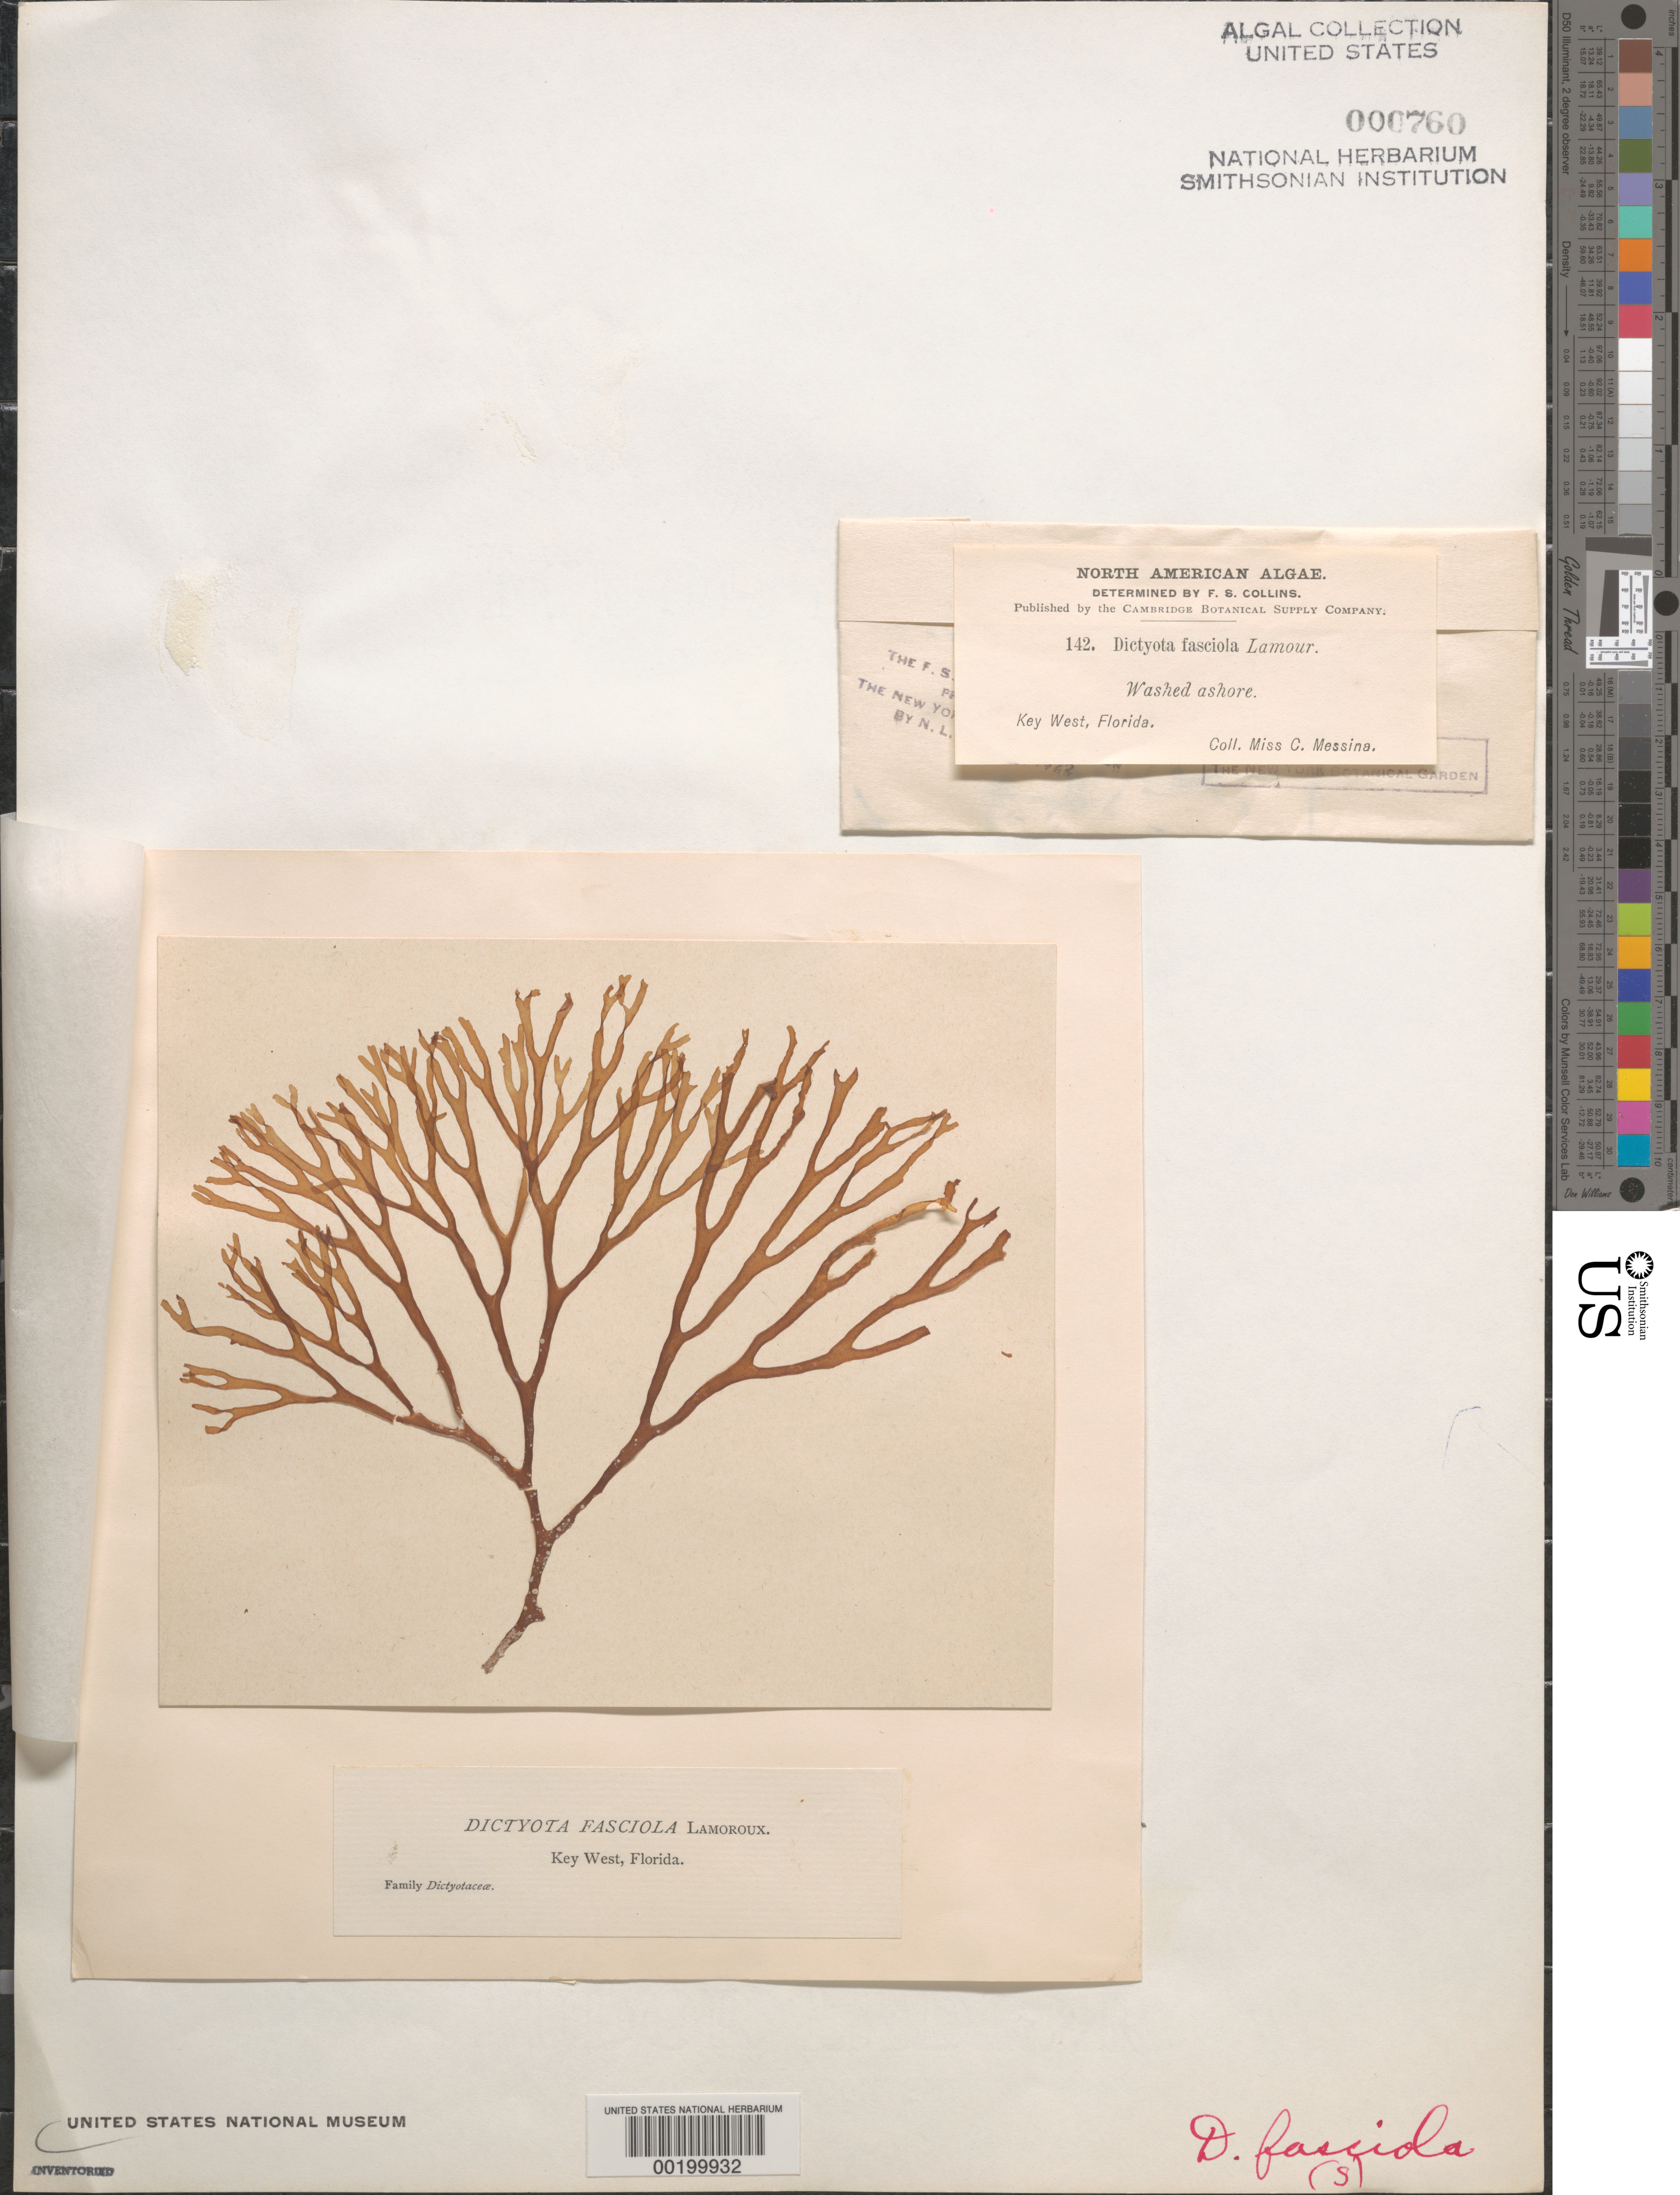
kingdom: Chromista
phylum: Ochrophyta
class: Phaeophyceae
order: Dictyotales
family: Dictyotaceae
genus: Dictyota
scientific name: Dictyota fasciola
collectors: C. Messina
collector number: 142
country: United States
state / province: Florida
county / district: Monroe County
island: Key West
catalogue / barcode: US 760